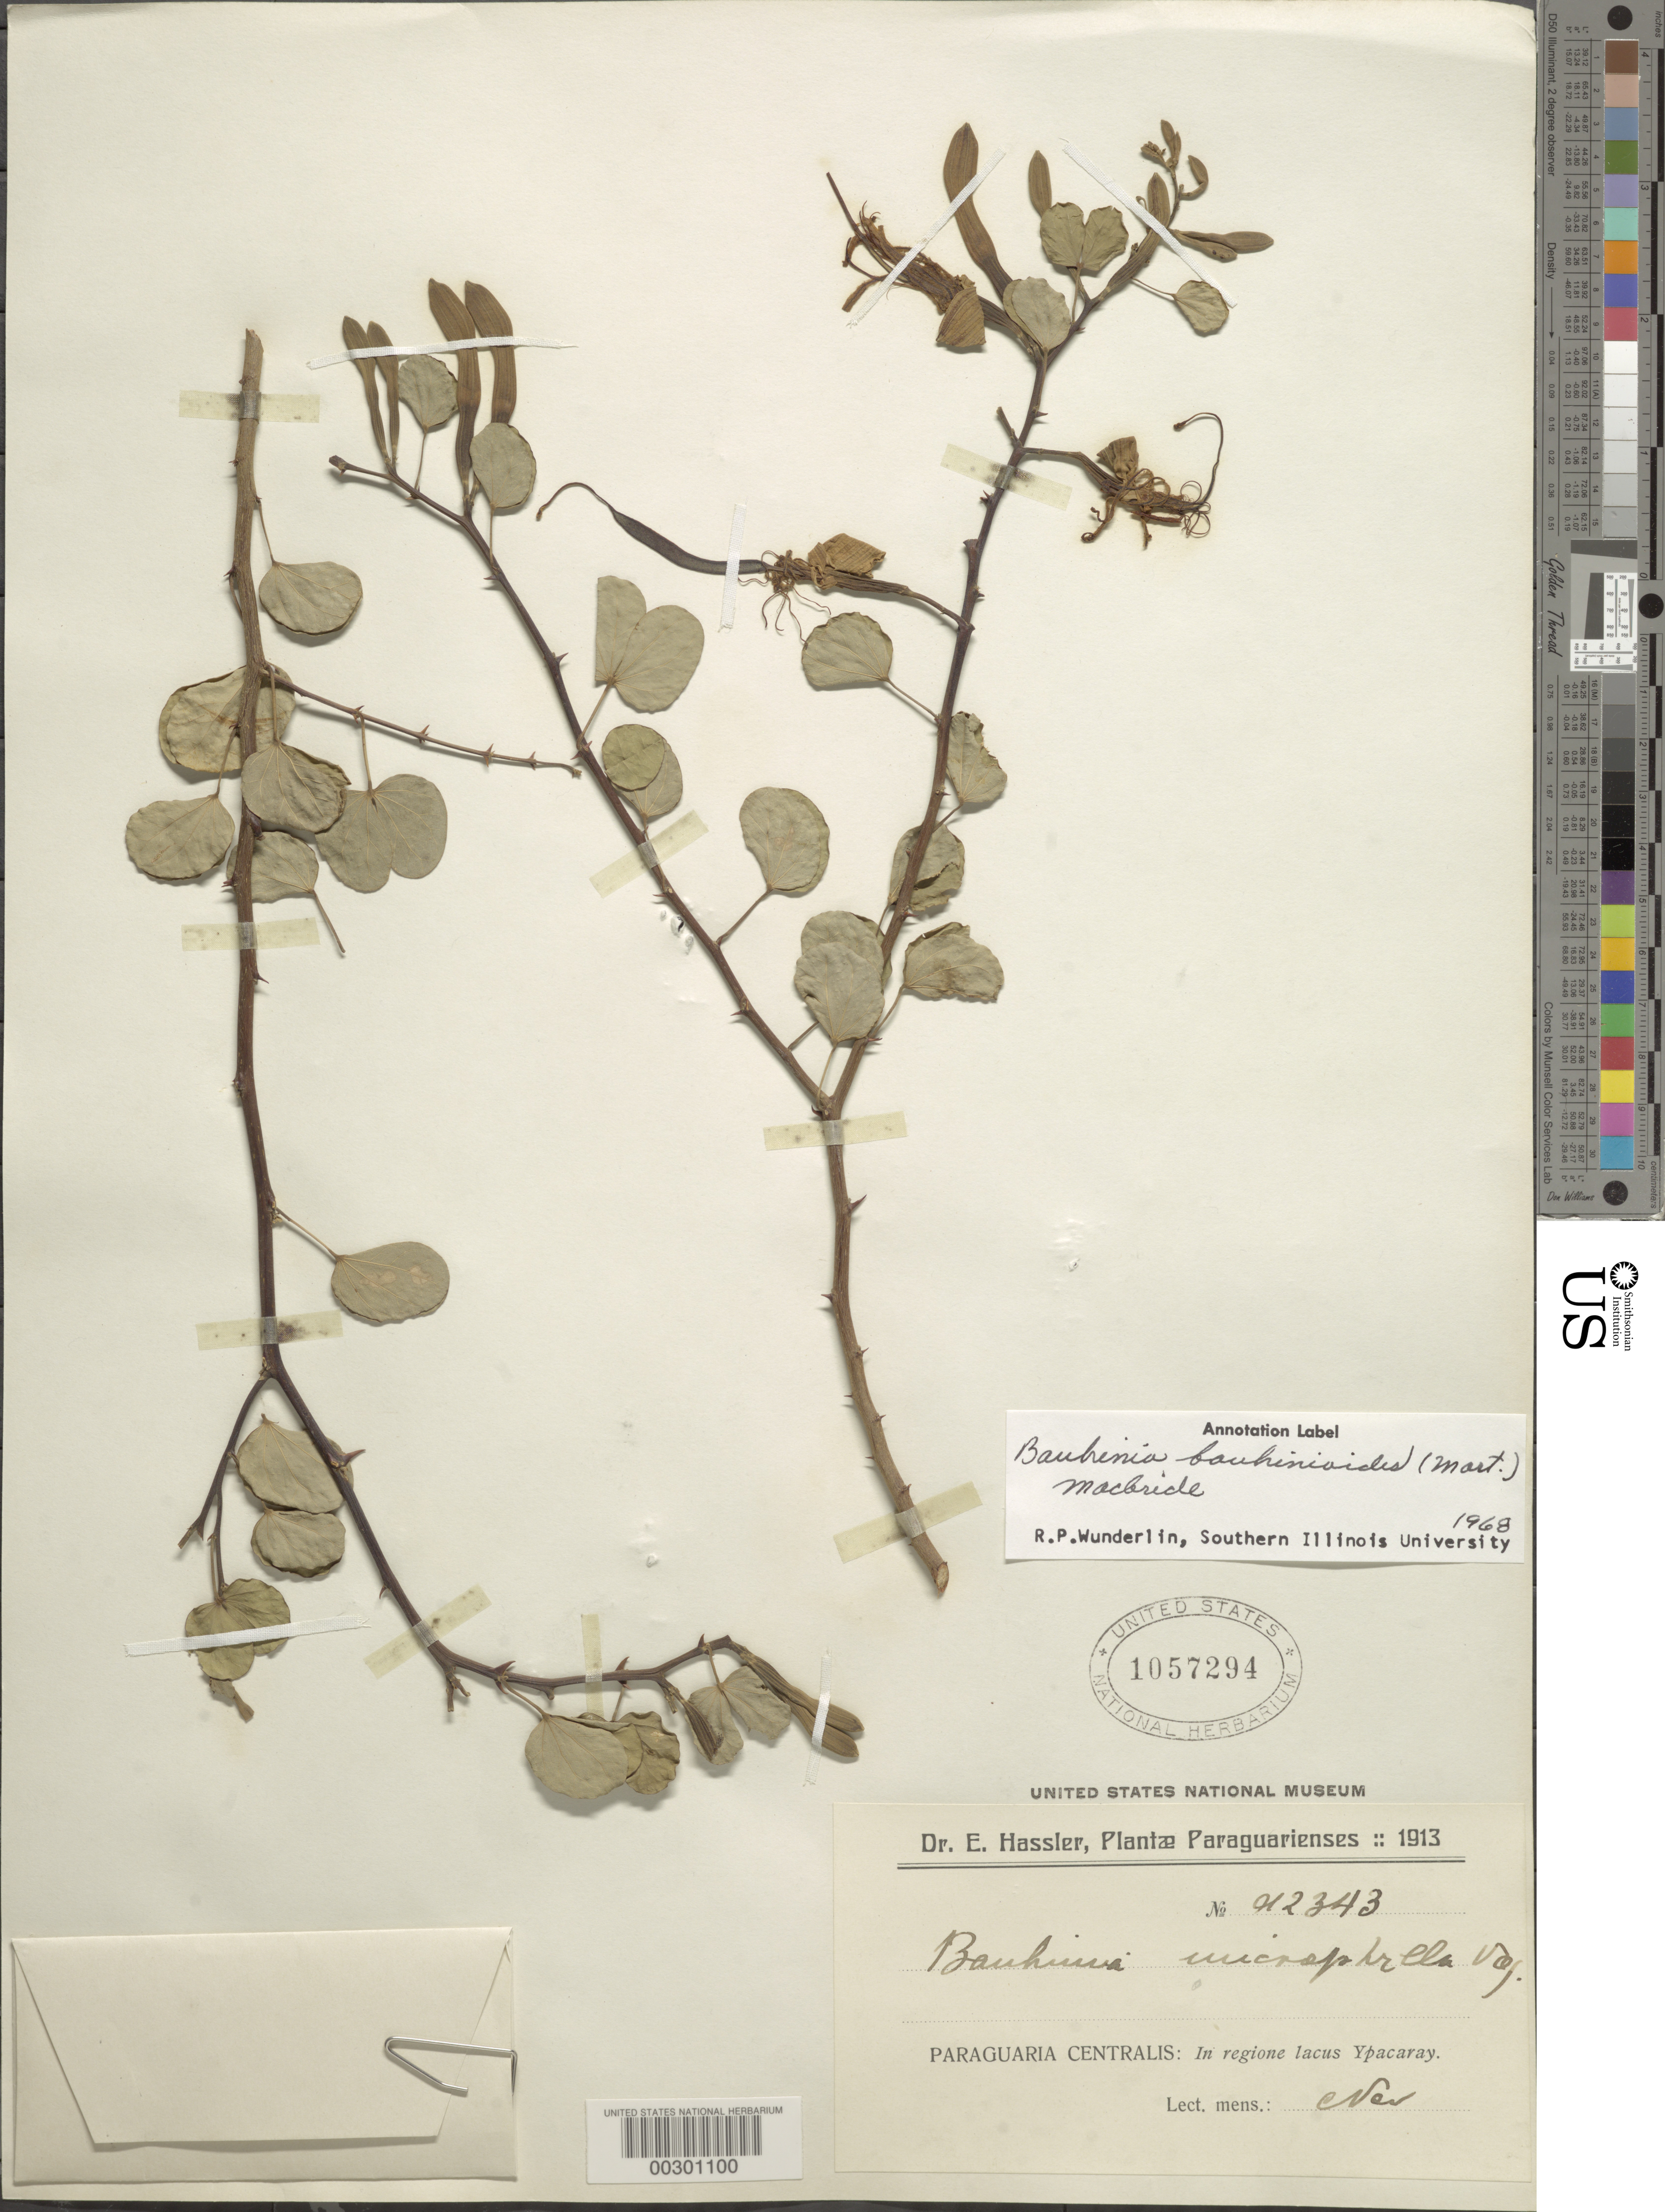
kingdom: Plantae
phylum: Tracheophyta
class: Magnoliopsida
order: Fabales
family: Fabaceae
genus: Bauhinia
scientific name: Bauhinia bauhinioides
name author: (Mart.) J.F. Macbr.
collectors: E. Hassler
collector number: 12343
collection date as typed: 1913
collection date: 1913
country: Paraguay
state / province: Central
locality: In the region of lake ypacaray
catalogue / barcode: US 1057294